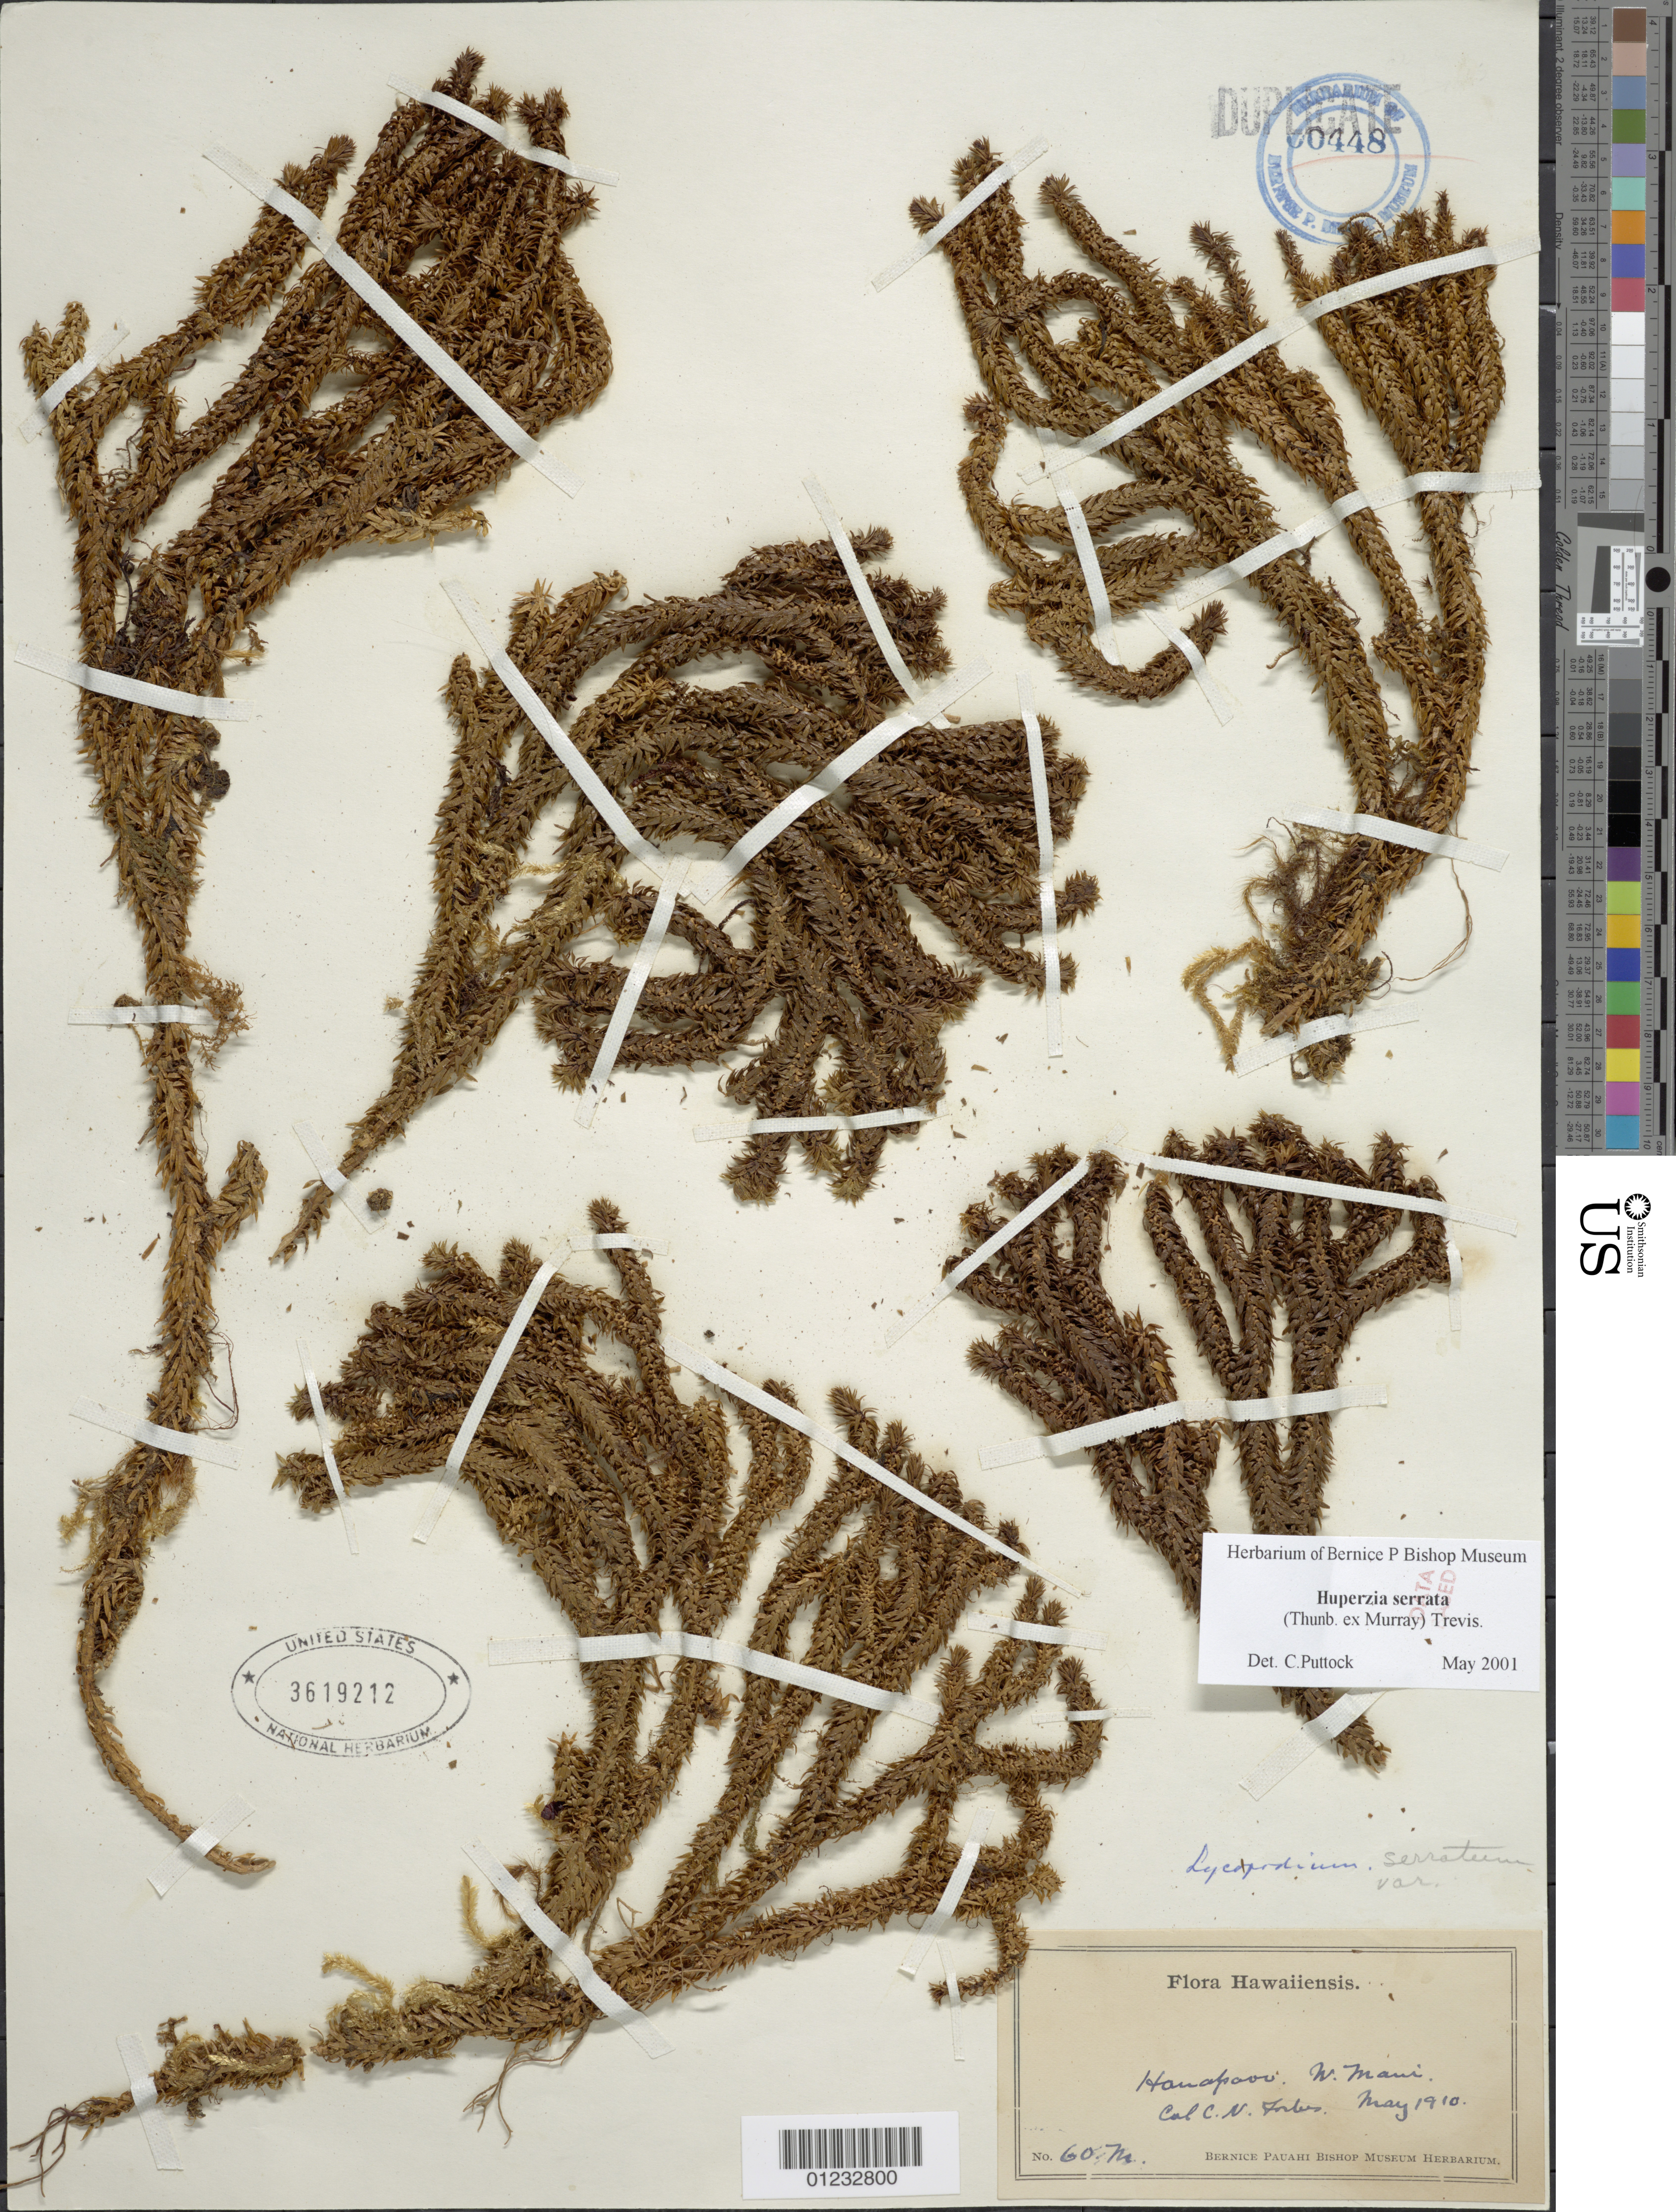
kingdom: Plantae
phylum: Tracheophyta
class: Lycopodiopsida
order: Lycopodiales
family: Lycopodiaceae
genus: Huperzia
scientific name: Huperzia serrata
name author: (Thunb.) Trevis.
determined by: Puttock, C. F.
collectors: C. N. Forbes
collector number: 60.M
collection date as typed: May 1910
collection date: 1910-05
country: United States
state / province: Hawaii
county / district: Maui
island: Maui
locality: Hanakaoo, W Maui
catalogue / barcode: US 3619212